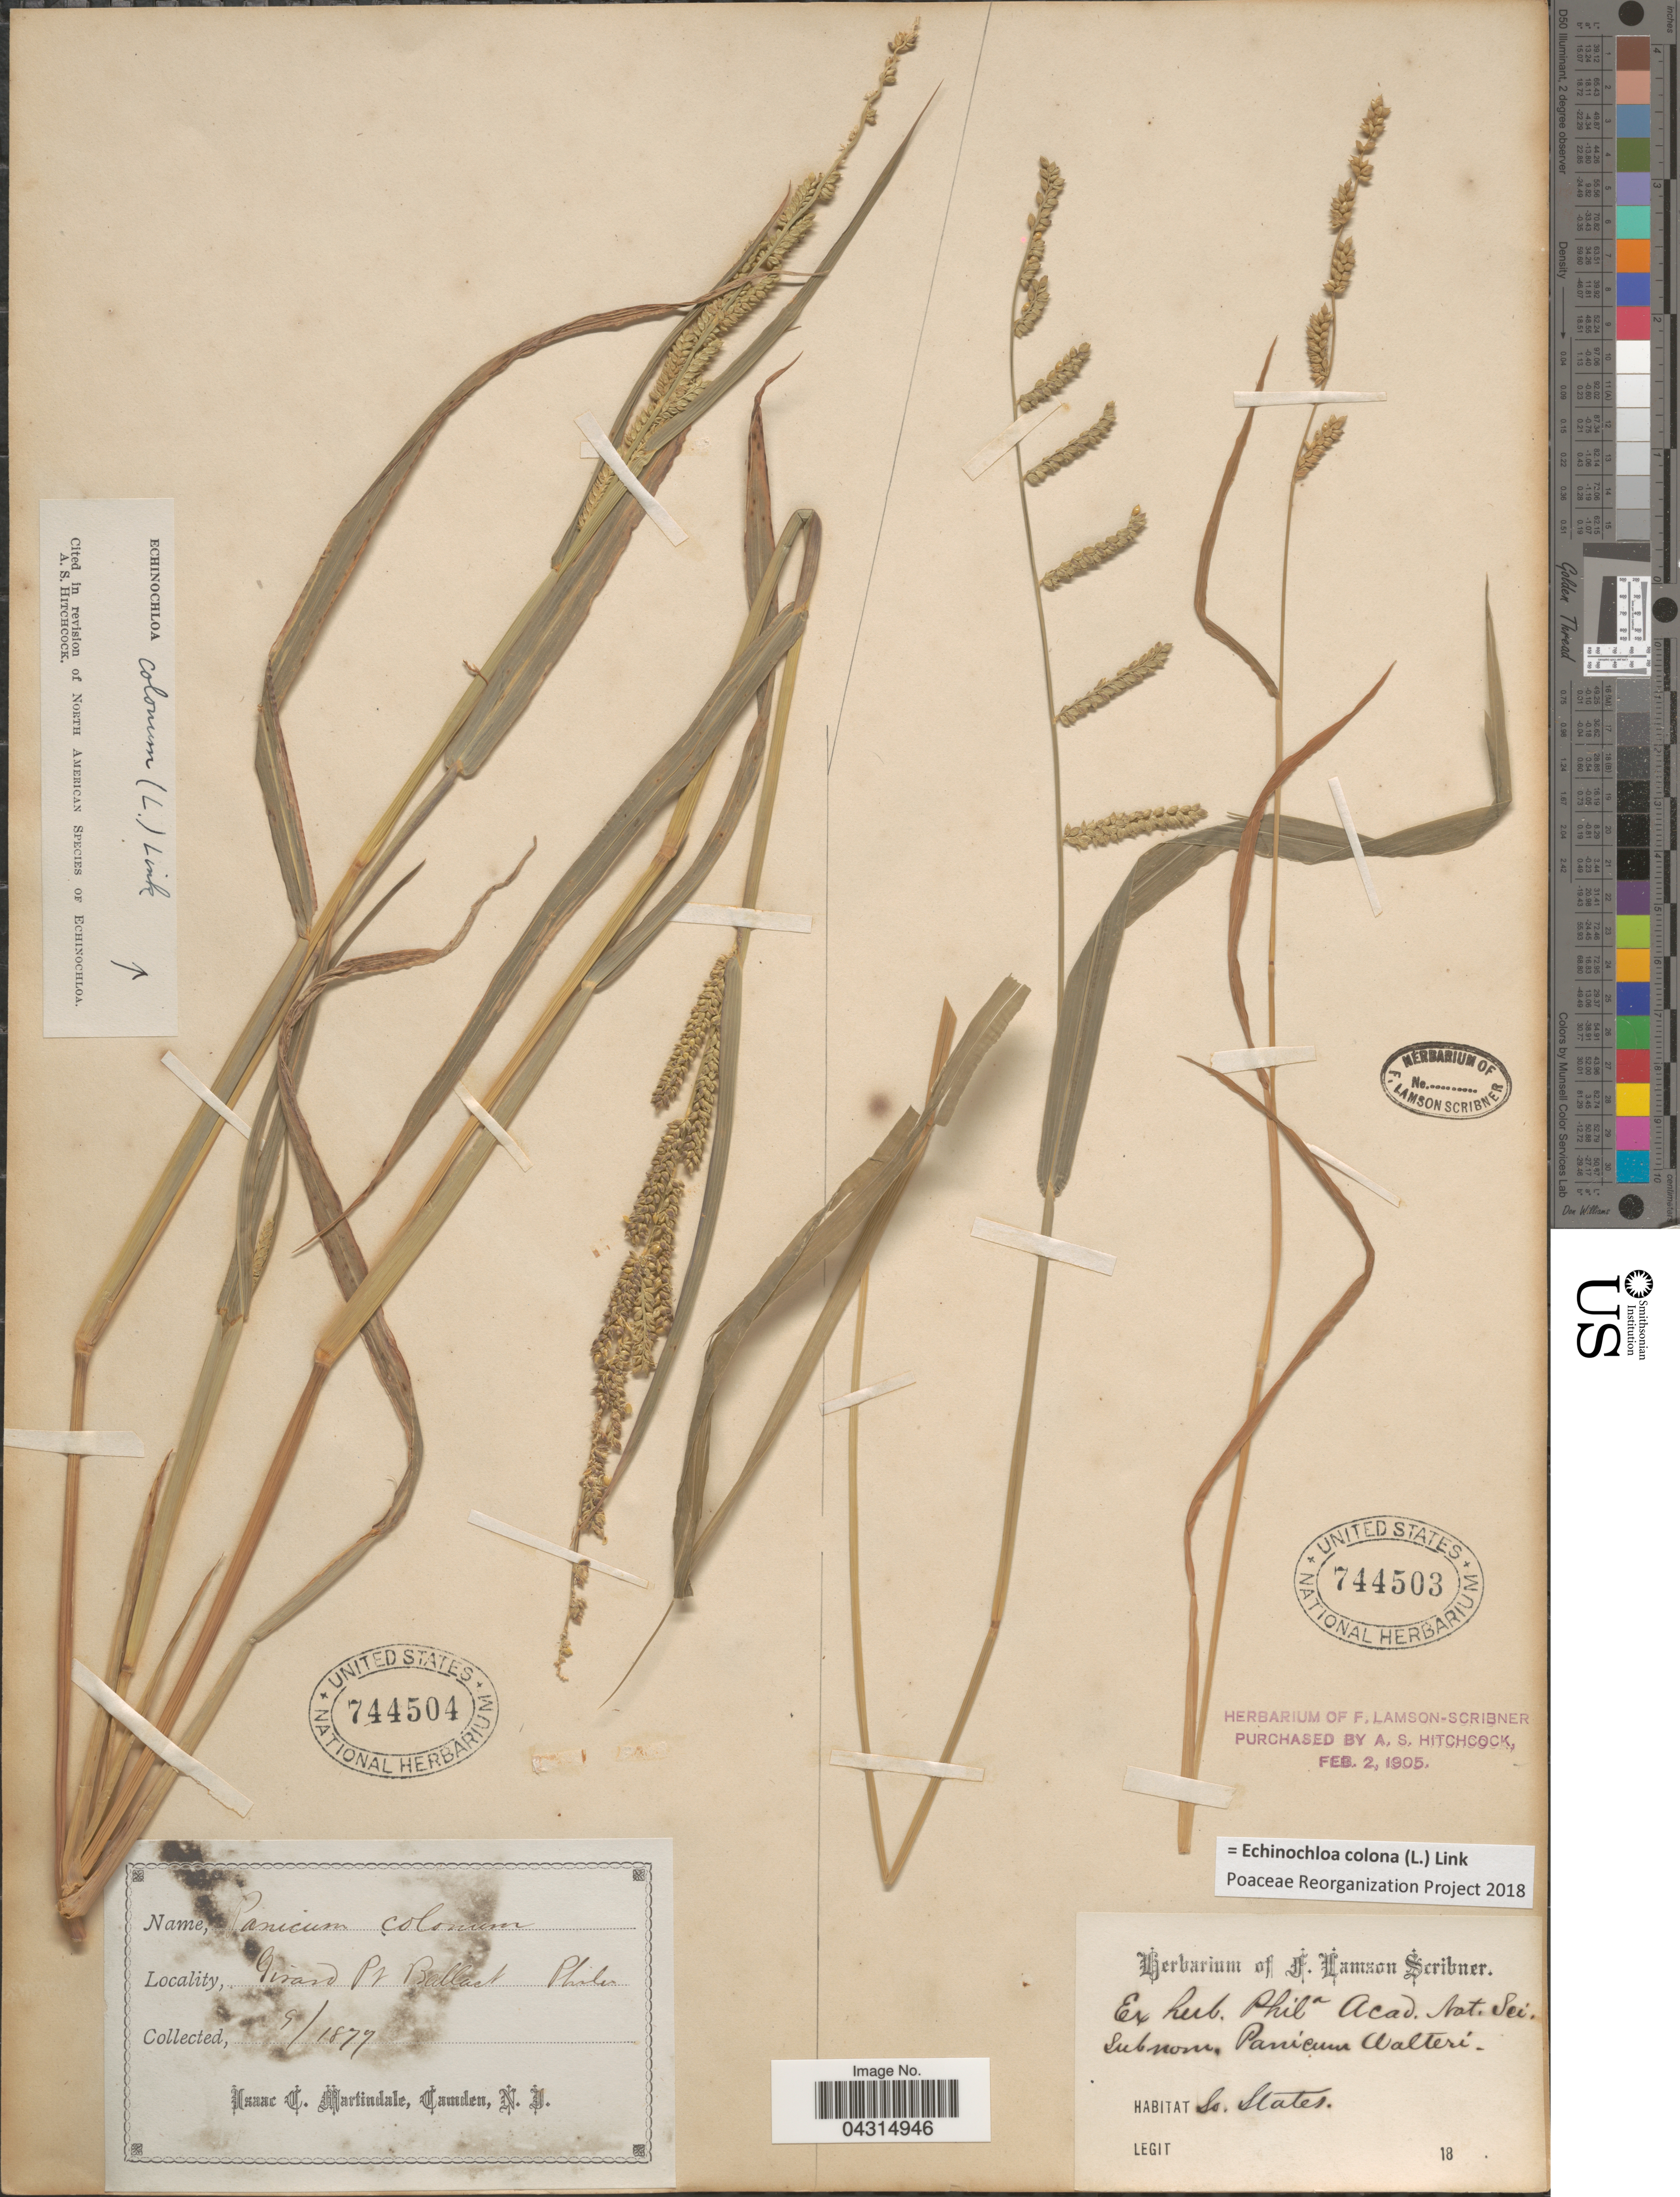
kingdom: Plantae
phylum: Tracheophyta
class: Liliopsida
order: Poales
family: Poaceae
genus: Echinochloa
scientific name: Echinochloa colona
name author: (L.) Link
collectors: ex herb. F. Lamson Scribner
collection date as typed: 18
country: United States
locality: So. States.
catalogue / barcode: US 744503